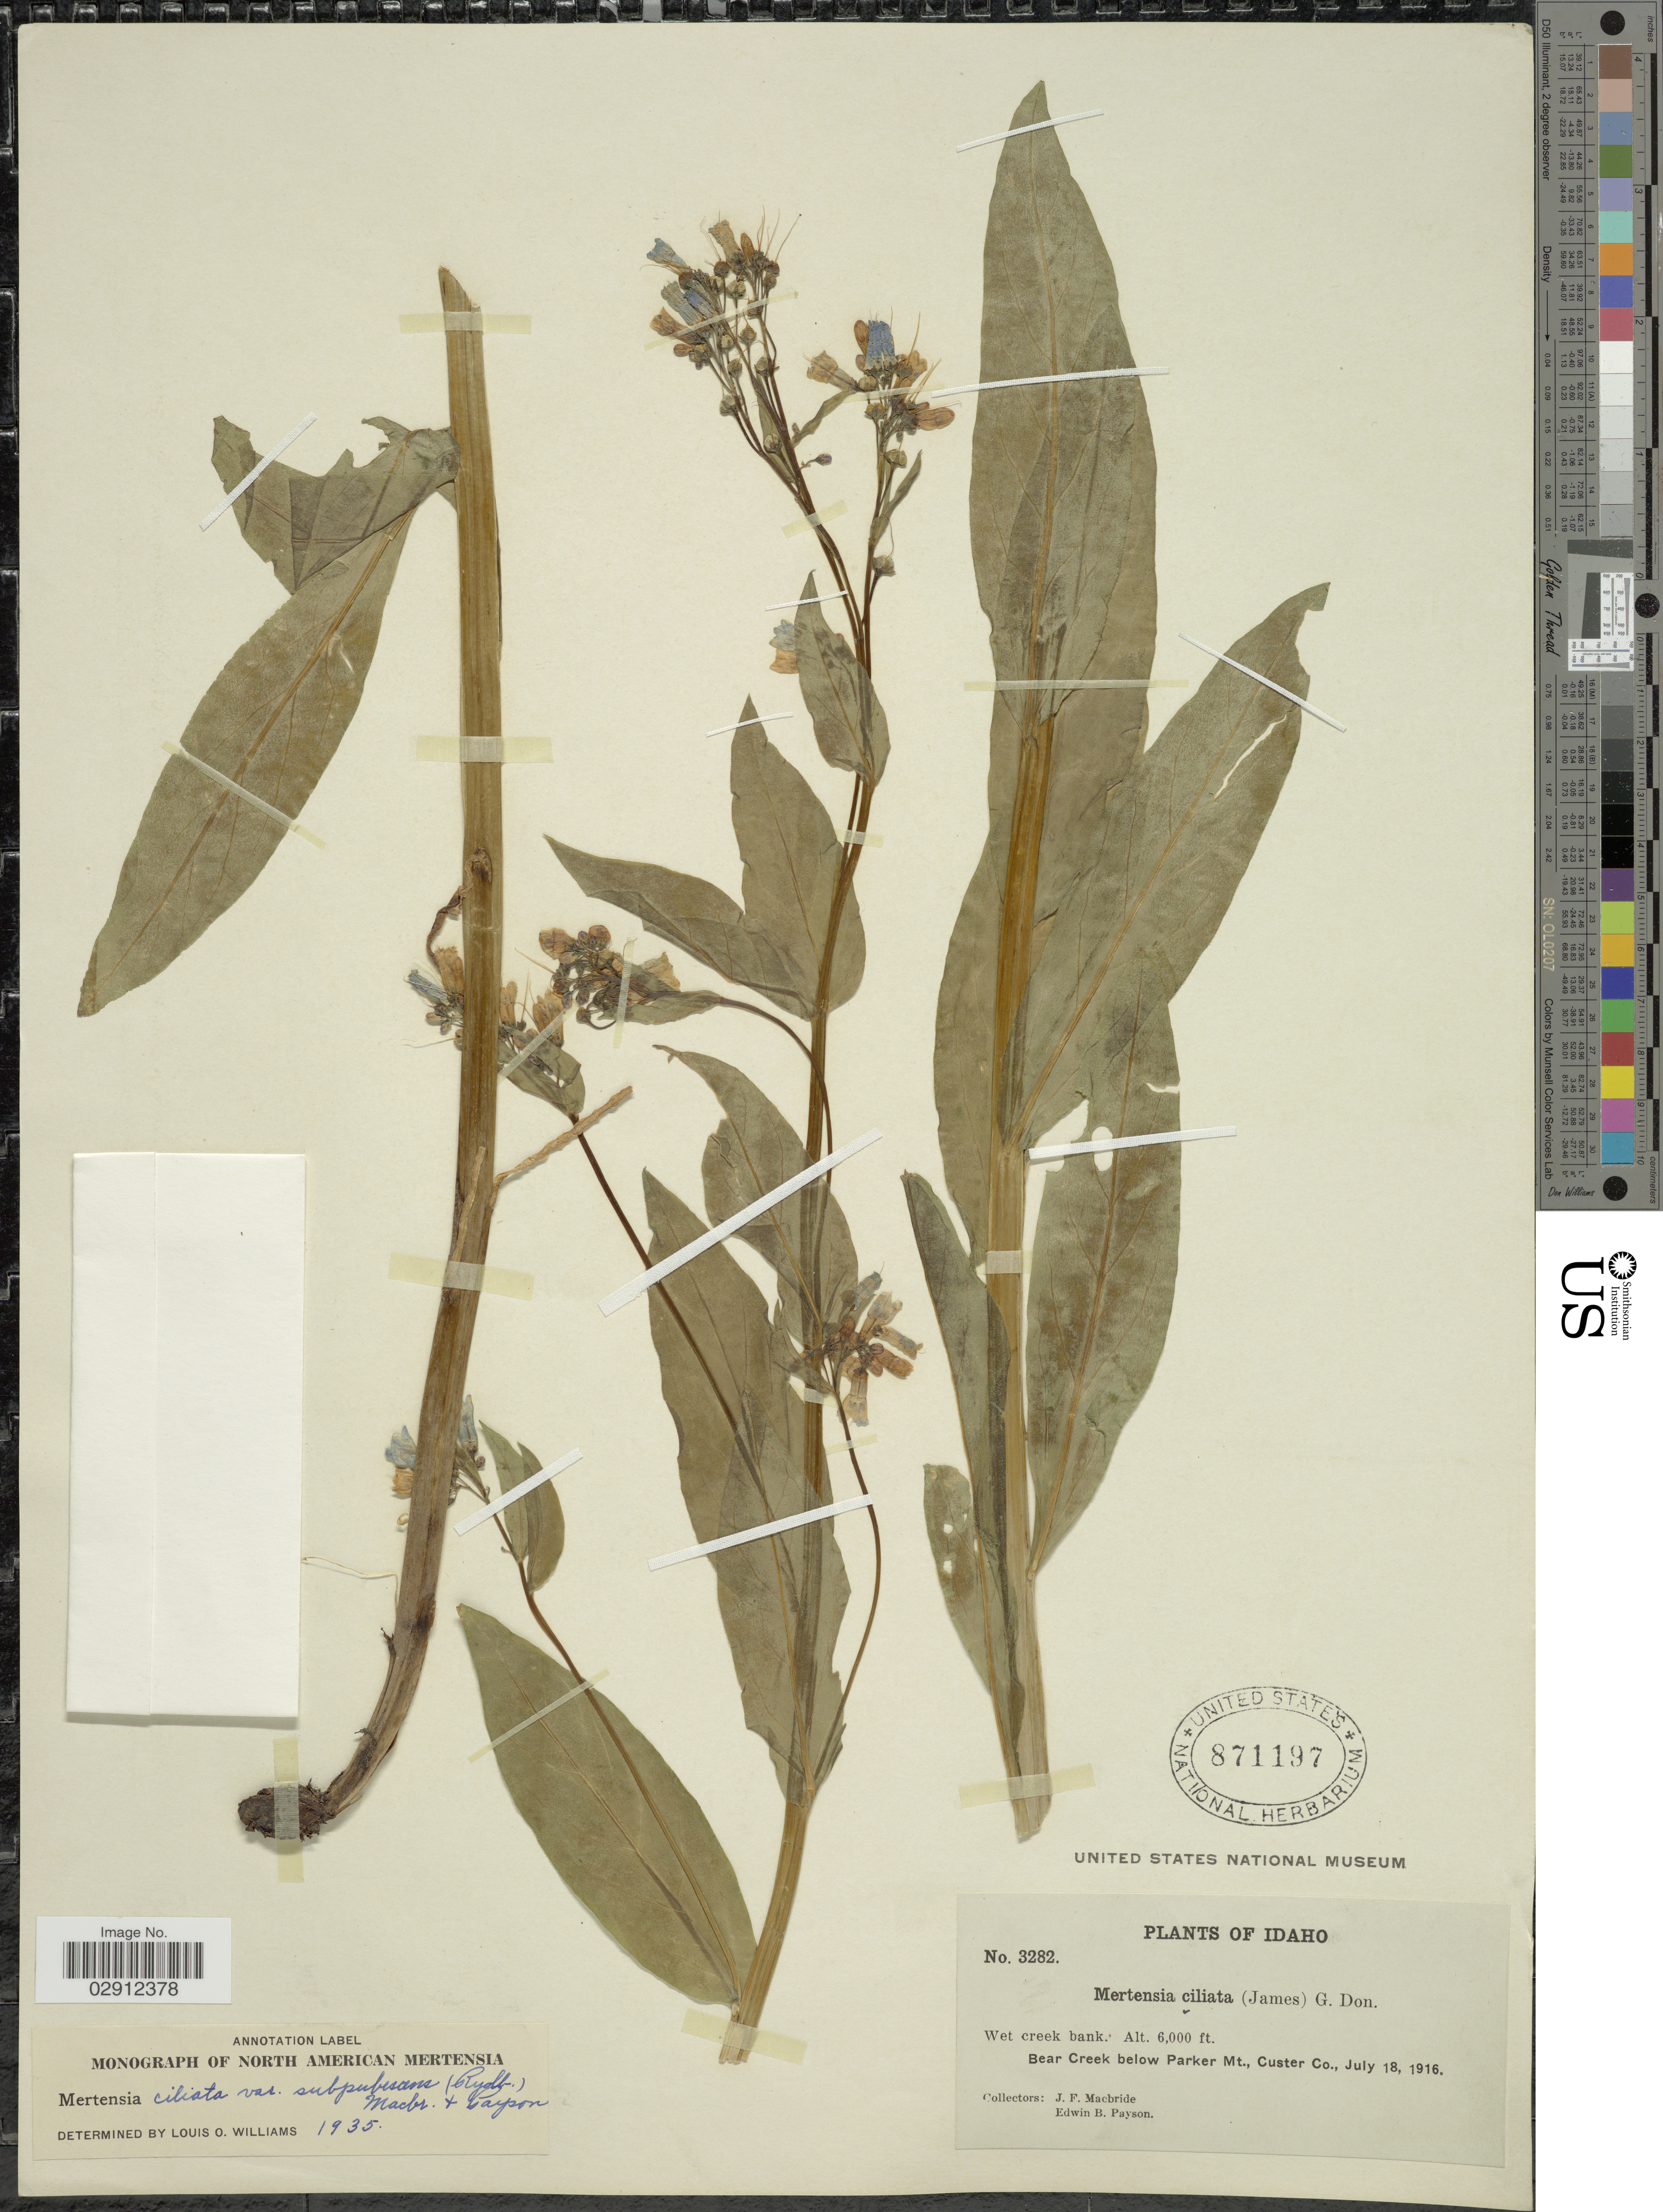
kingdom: Plantae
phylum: Tracheophyta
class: Magnoliopsida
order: Boraginales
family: Boraginaceae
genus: Mertensia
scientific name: Mertensia ciliata var. subpubescens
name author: (Rydb.) J.F. Macbr. & Payson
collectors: J. F. Macbride & E. B. Payson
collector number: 3282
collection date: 1916-07-18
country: United States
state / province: Idaho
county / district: Custer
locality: Bear Creek below Parker Mt., Custer Co.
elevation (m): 1829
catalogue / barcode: US 871197